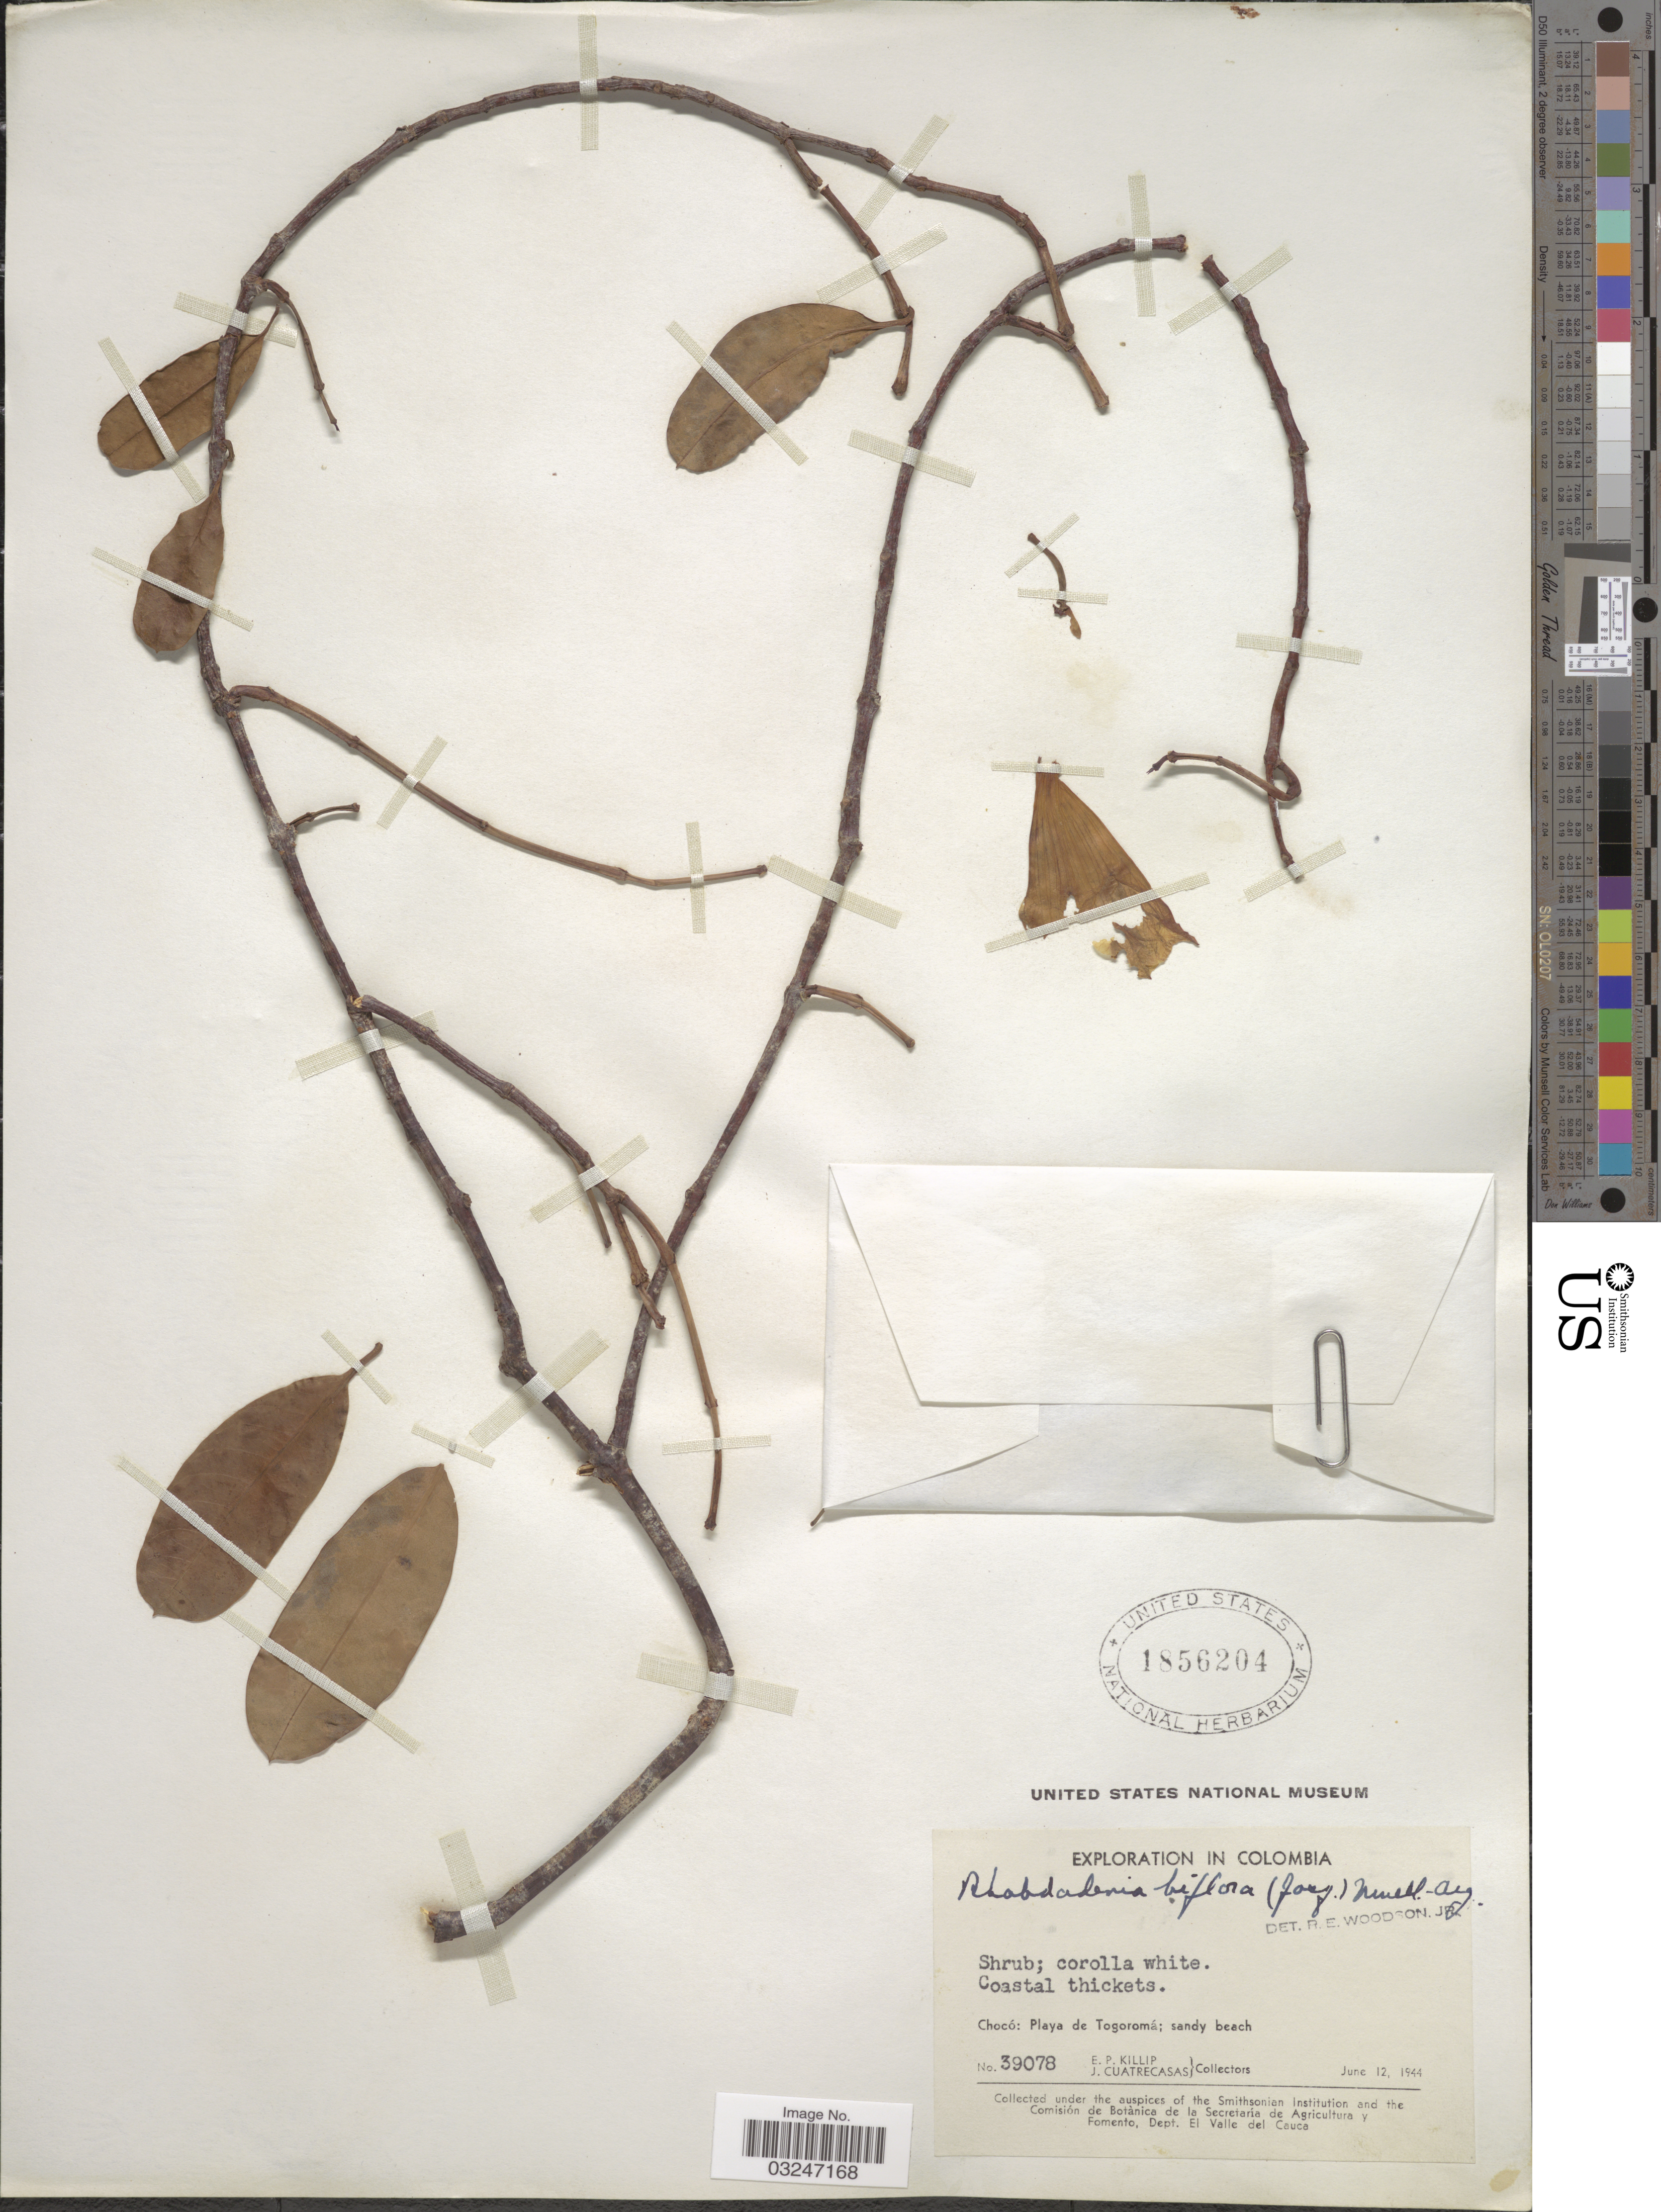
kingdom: Plantae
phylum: Tracheophyta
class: Magnoliopsida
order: Gentianales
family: Apocynaceae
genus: Rhabdadenia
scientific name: Rhabdadenia biflora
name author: (Jacq.) Müll. Arg.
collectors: E. P. Killip & J. Cuatrecasas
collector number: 39078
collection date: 1944-06-12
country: Colombia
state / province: Chocó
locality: Playa de Togoromá; sandy beach.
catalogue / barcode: US 1856204